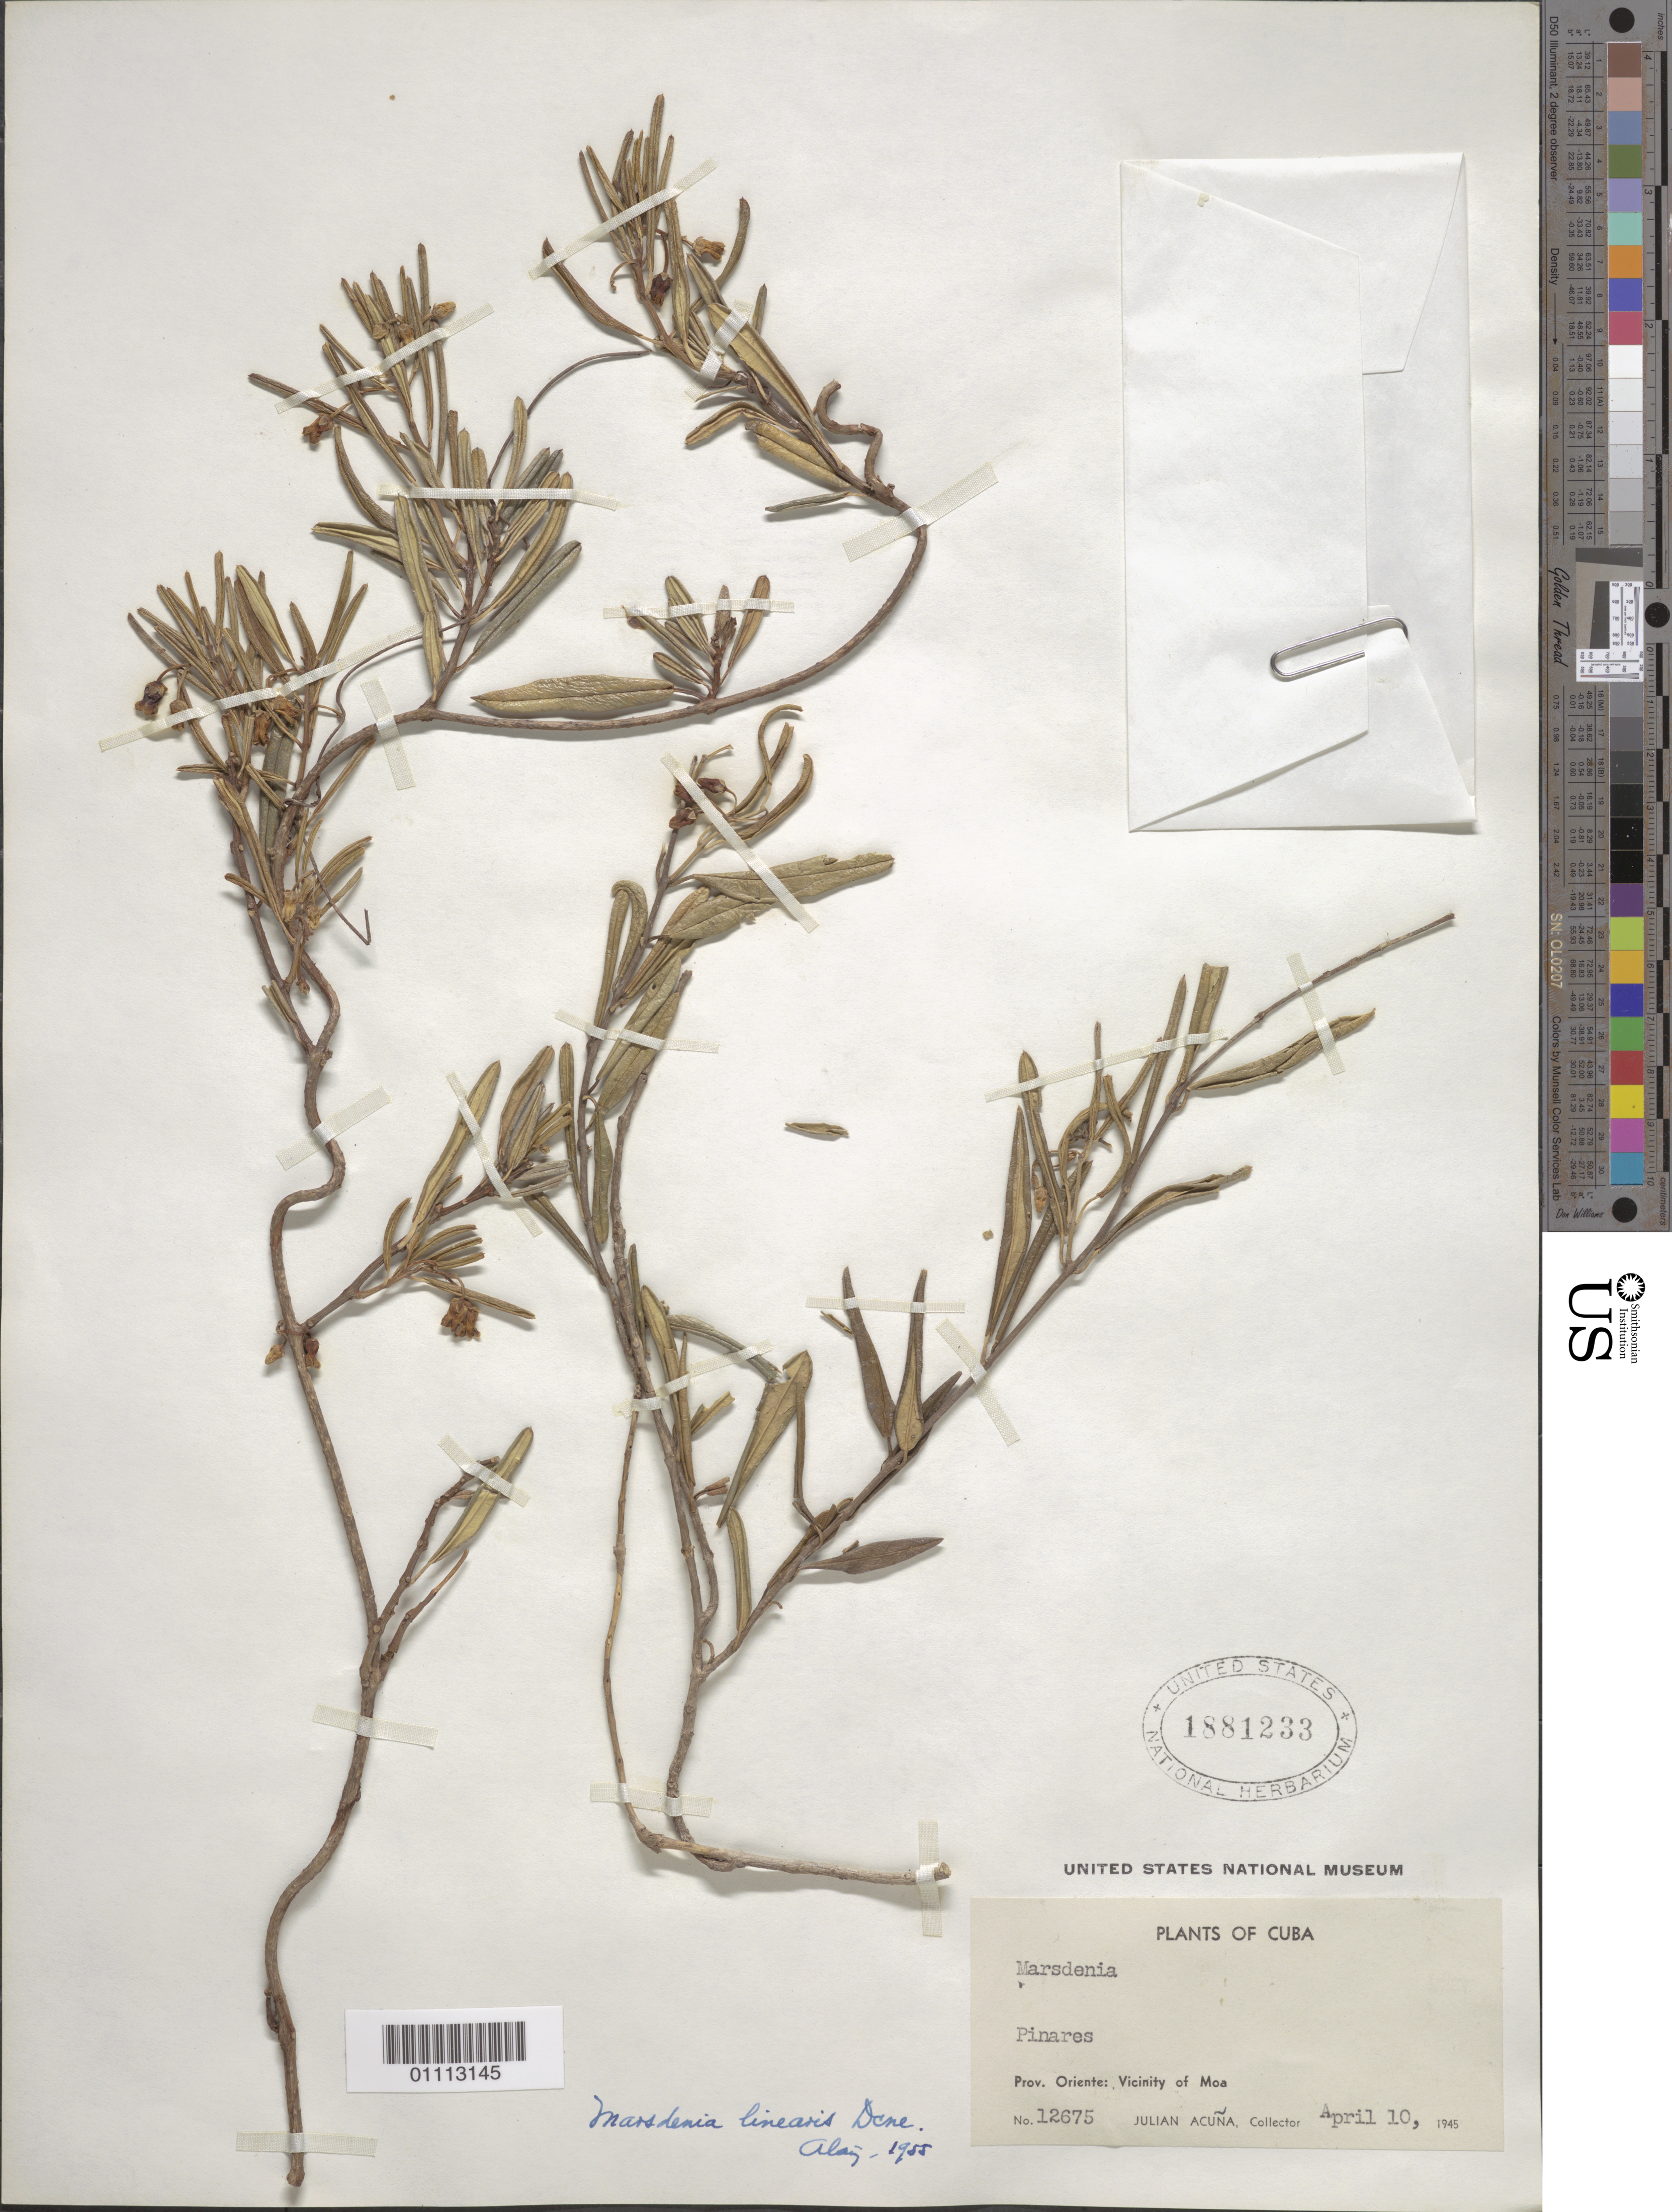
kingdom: Plantae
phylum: Tracheophyta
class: Magnoliopsida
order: Gentianales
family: Apocynaceae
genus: Marsdenia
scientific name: Marsdenia linearis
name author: Decne.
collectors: J. Acuña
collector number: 12675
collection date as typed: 10 Apr 1945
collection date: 1945-04-10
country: Cuba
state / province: Holguín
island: Cuba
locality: Vicinity of Moa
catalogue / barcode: US 1881233